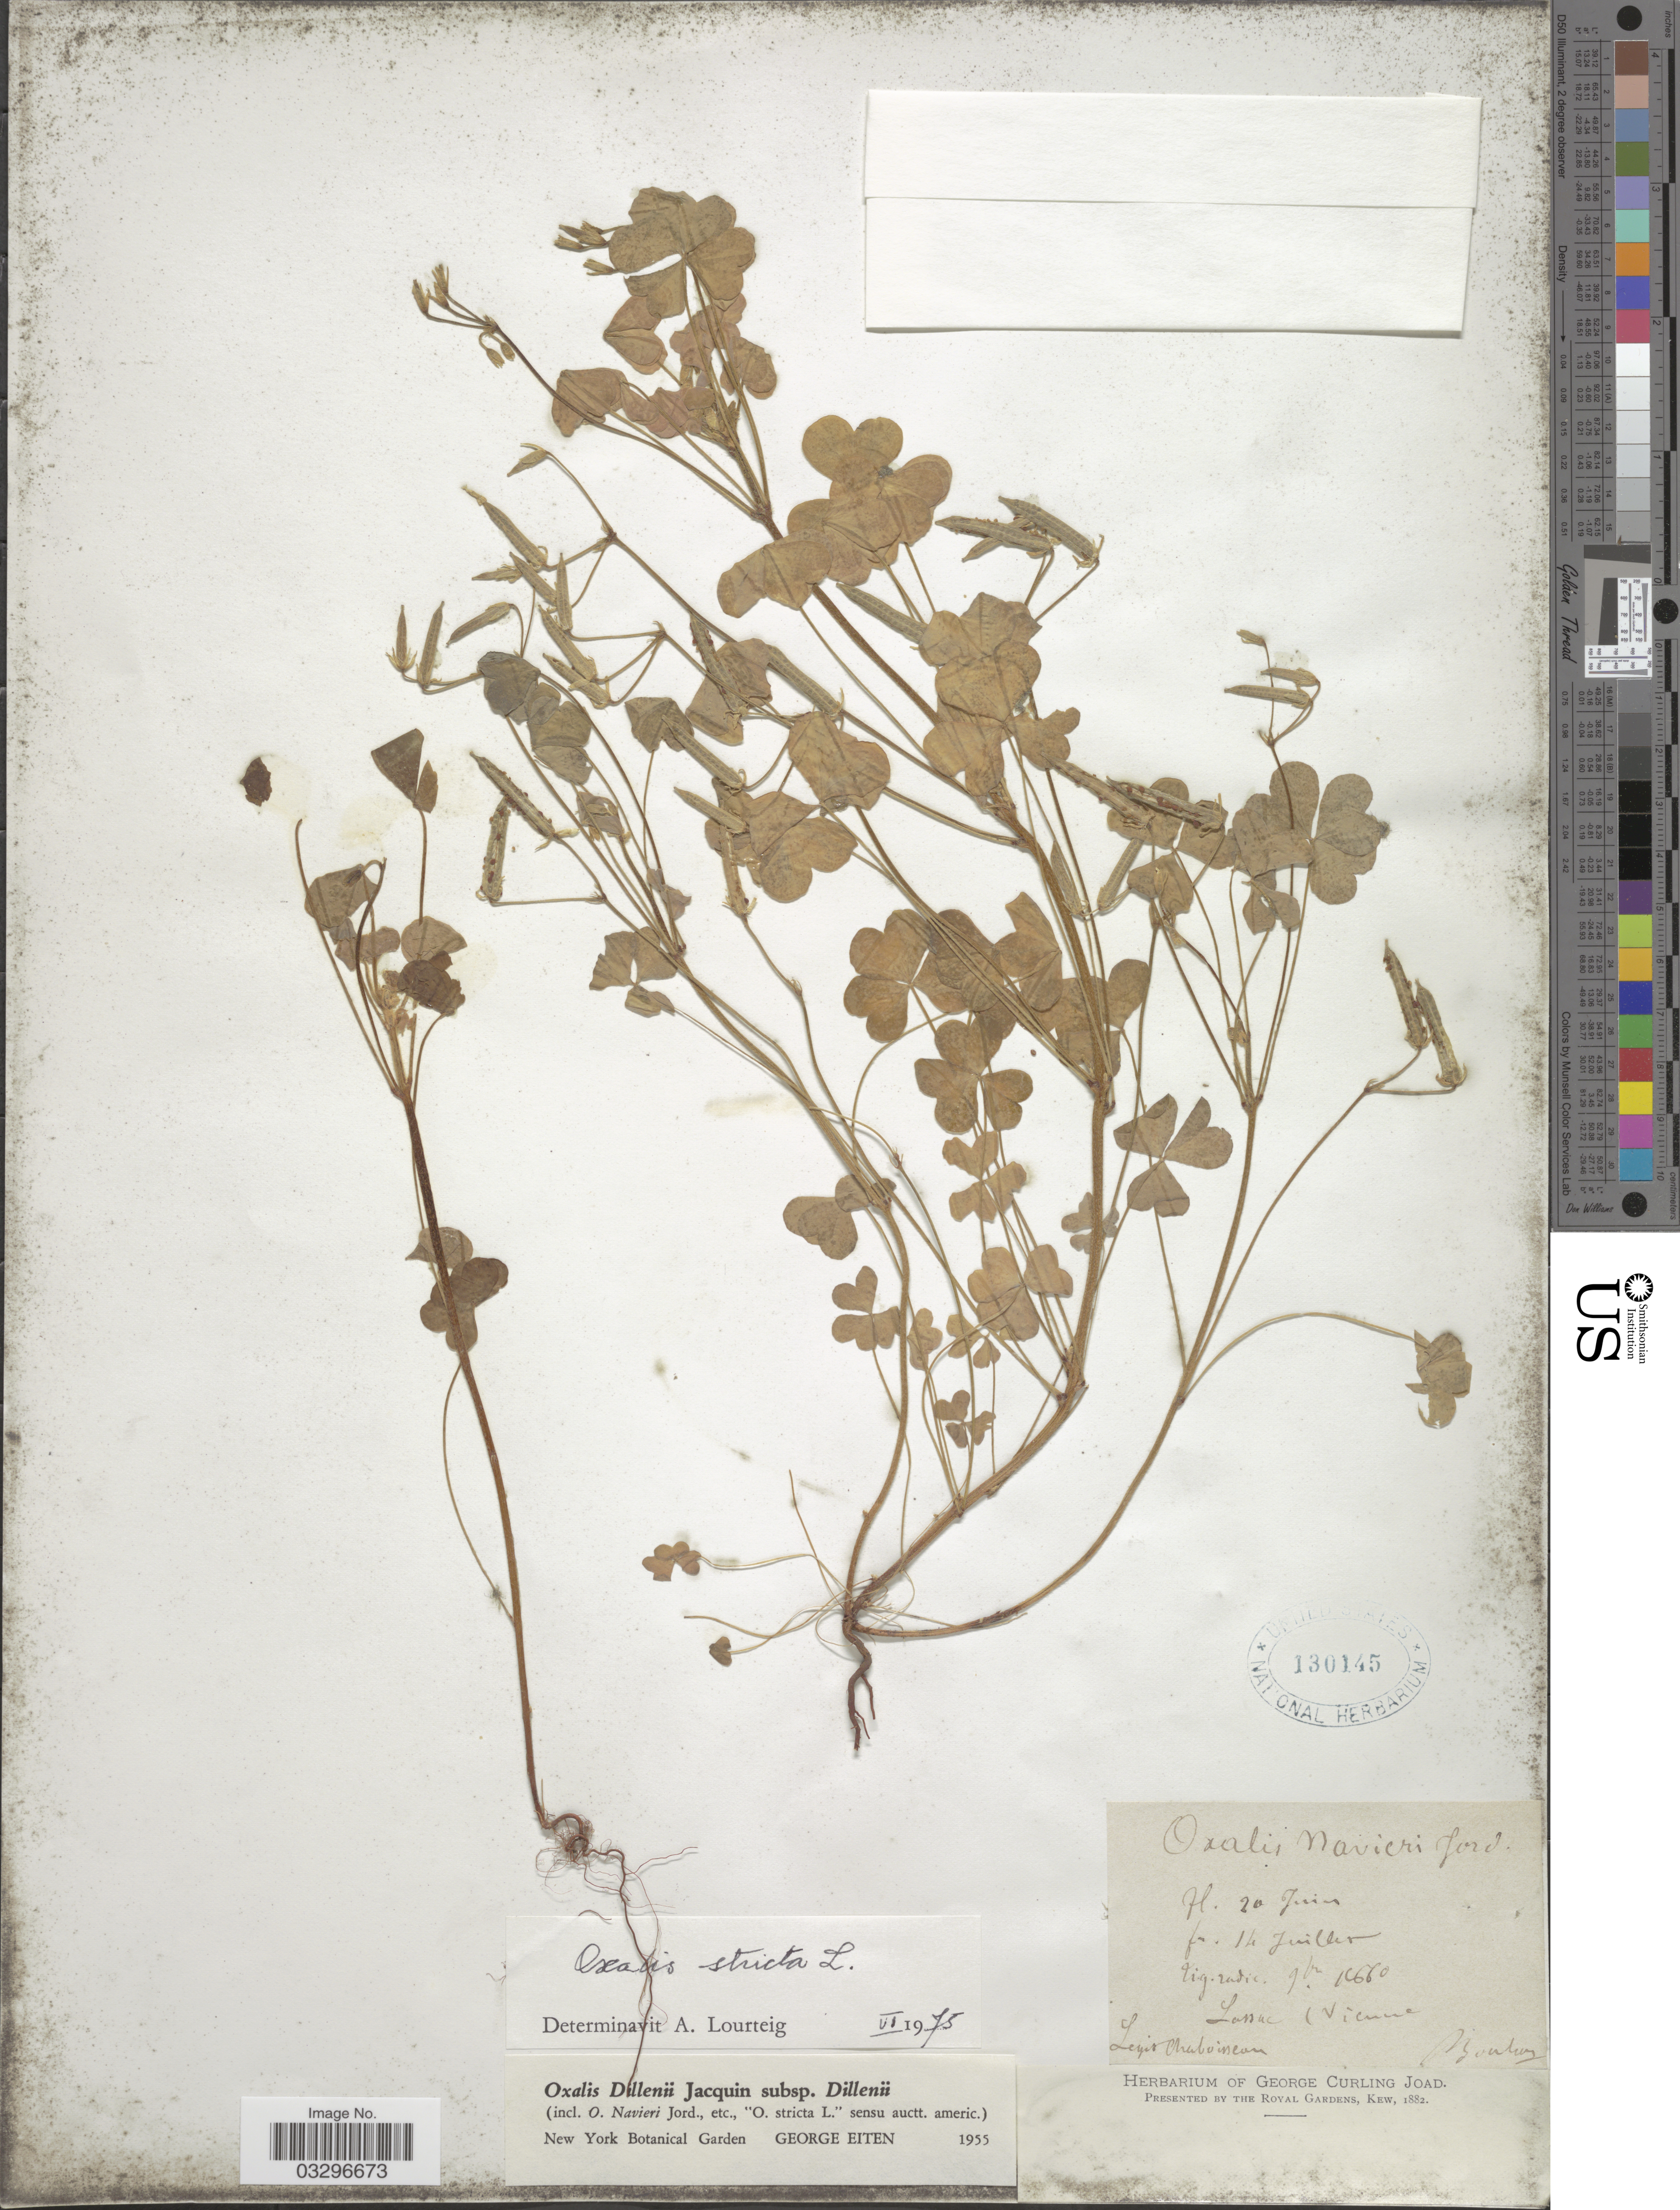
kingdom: Plantae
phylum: Tracheophyta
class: Magnoliopsida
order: Oxalidales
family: Oxalidaceae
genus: Oxalis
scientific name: Oxalis stricta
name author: L.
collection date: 1860-06-20/1860-07-14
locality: Lassuc[interpreted] (Viceune[interpreted], [illegible text].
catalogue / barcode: US 130145